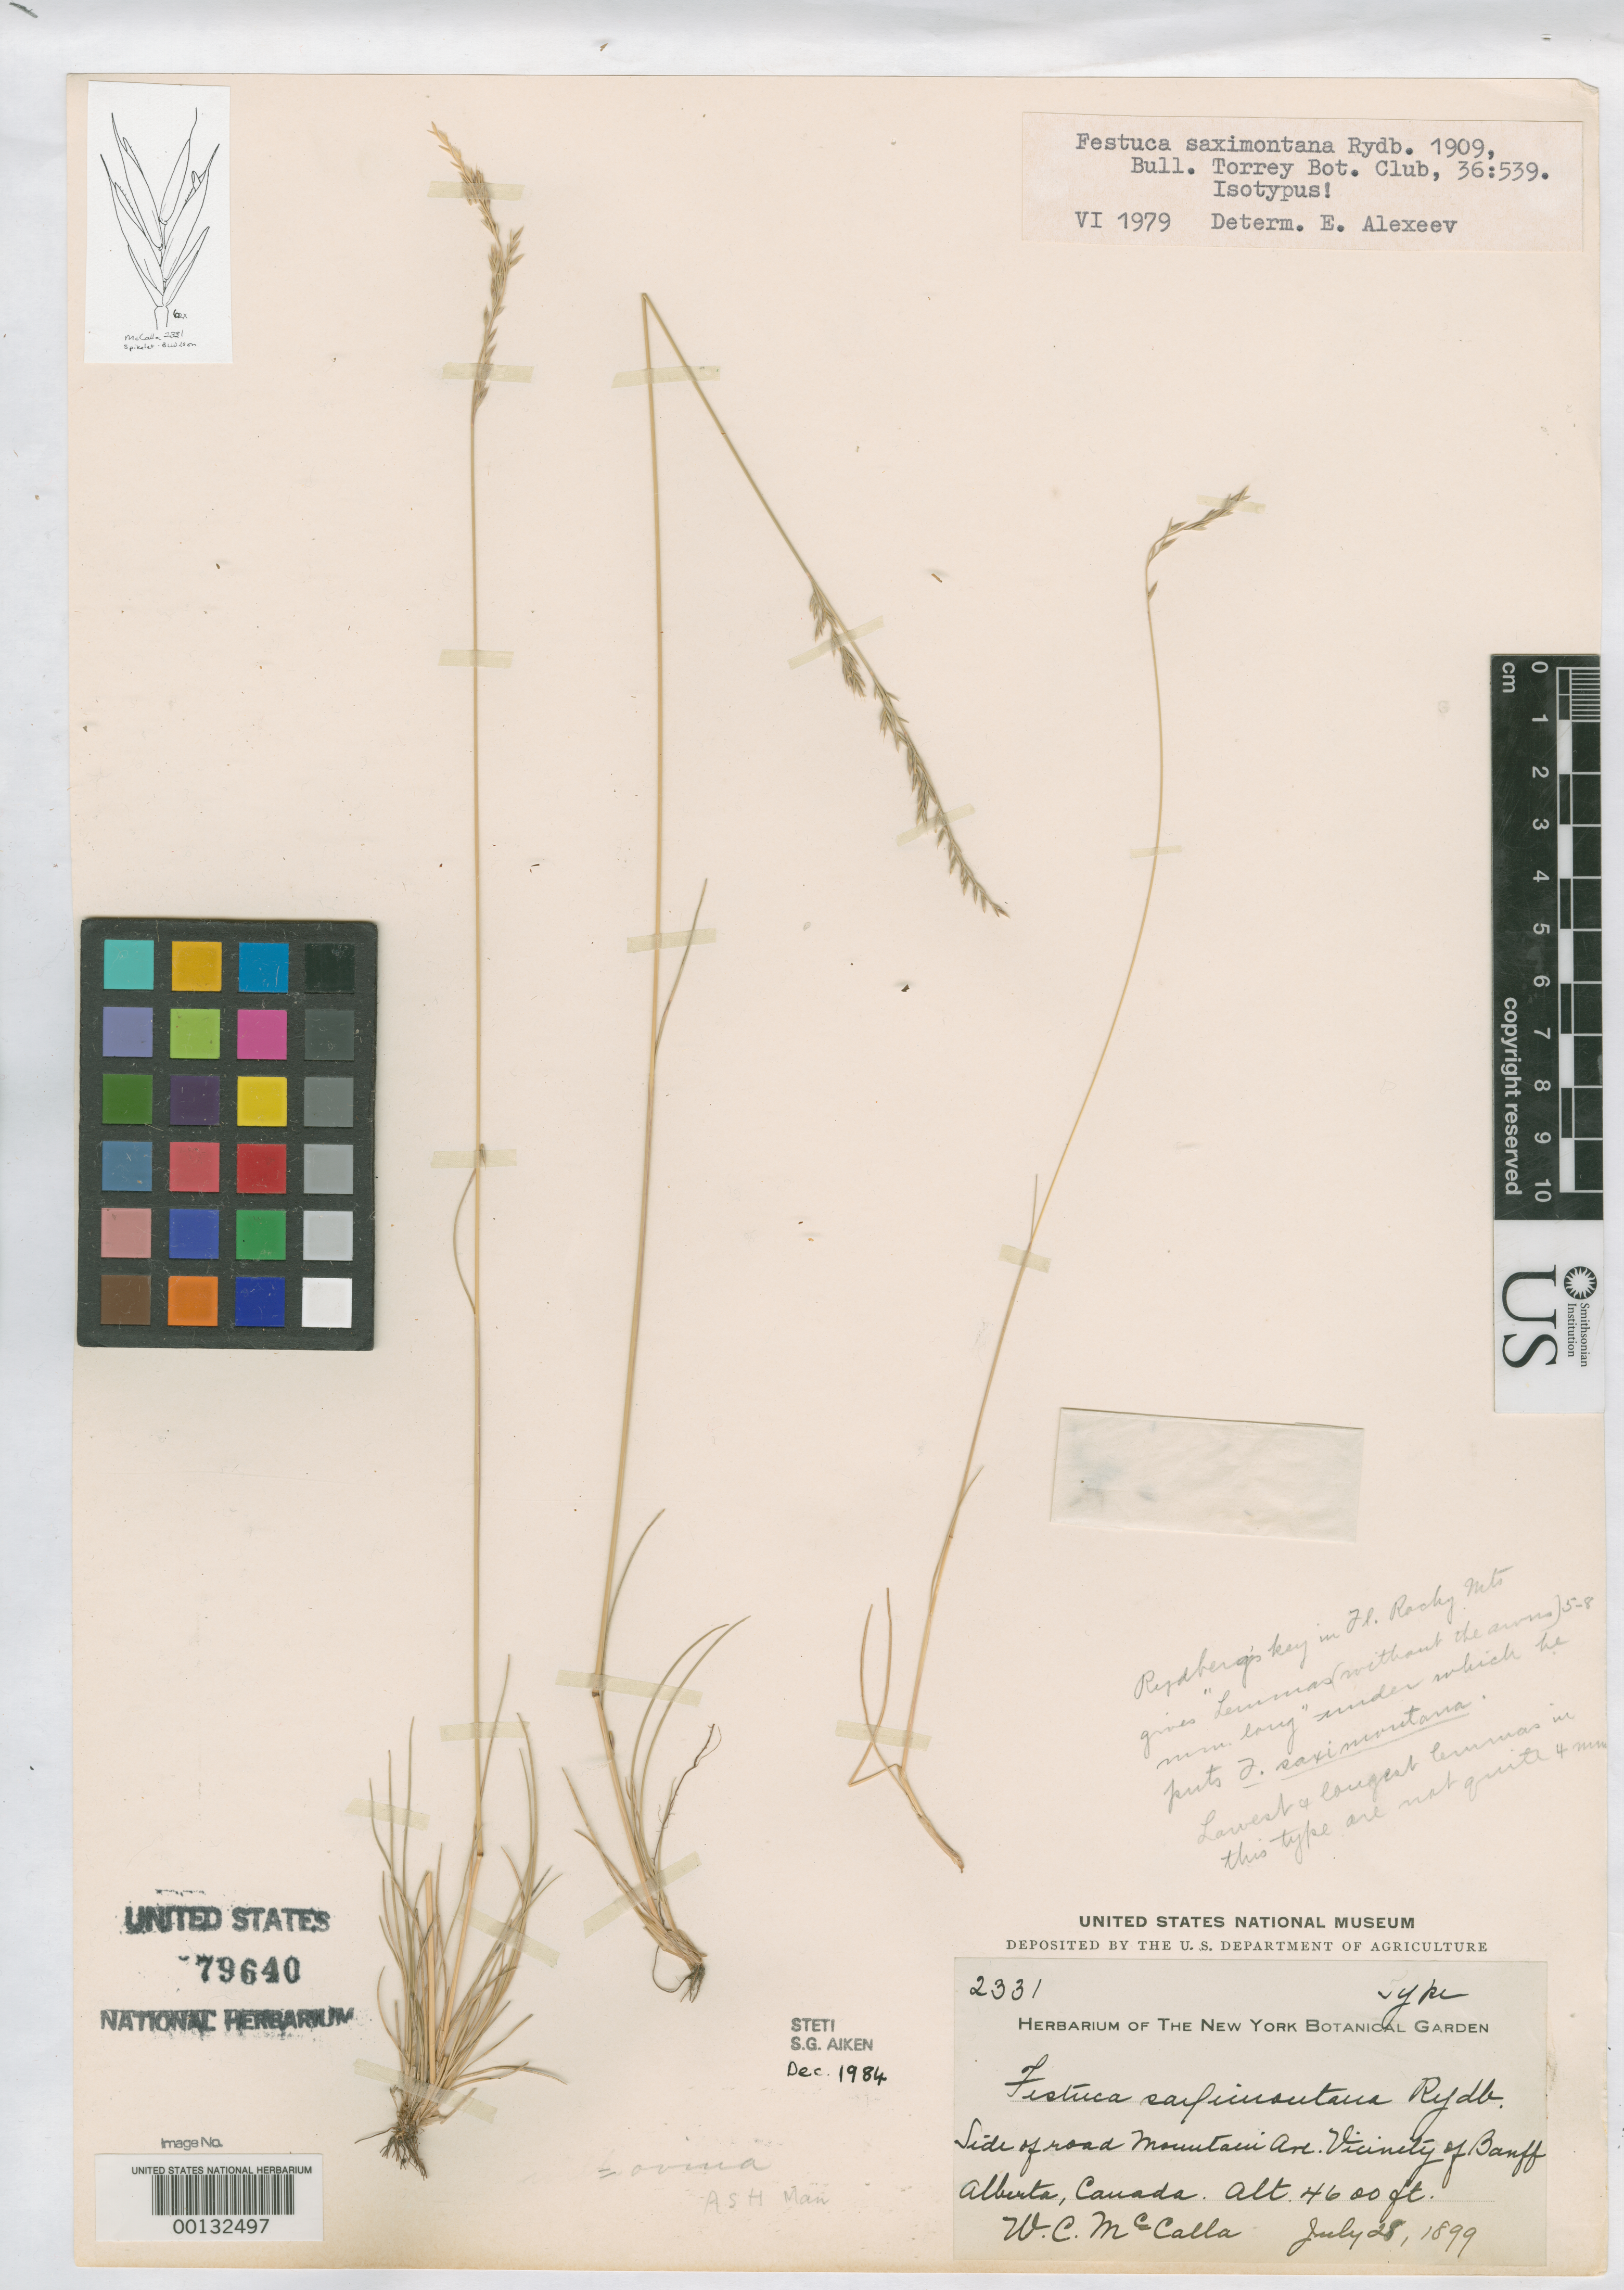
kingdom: Plantae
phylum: Tracheophyta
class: Liliopsida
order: Poales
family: Poaceae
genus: Festuca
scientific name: Festuca saximontana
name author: Rydb.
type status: Isotype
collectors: W. McCalla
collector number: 2331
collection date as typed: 28 Jul 1899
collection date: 1899-07-28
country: Canada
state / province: Alberta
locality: Vicinity of Banff.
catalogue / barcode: US 79640